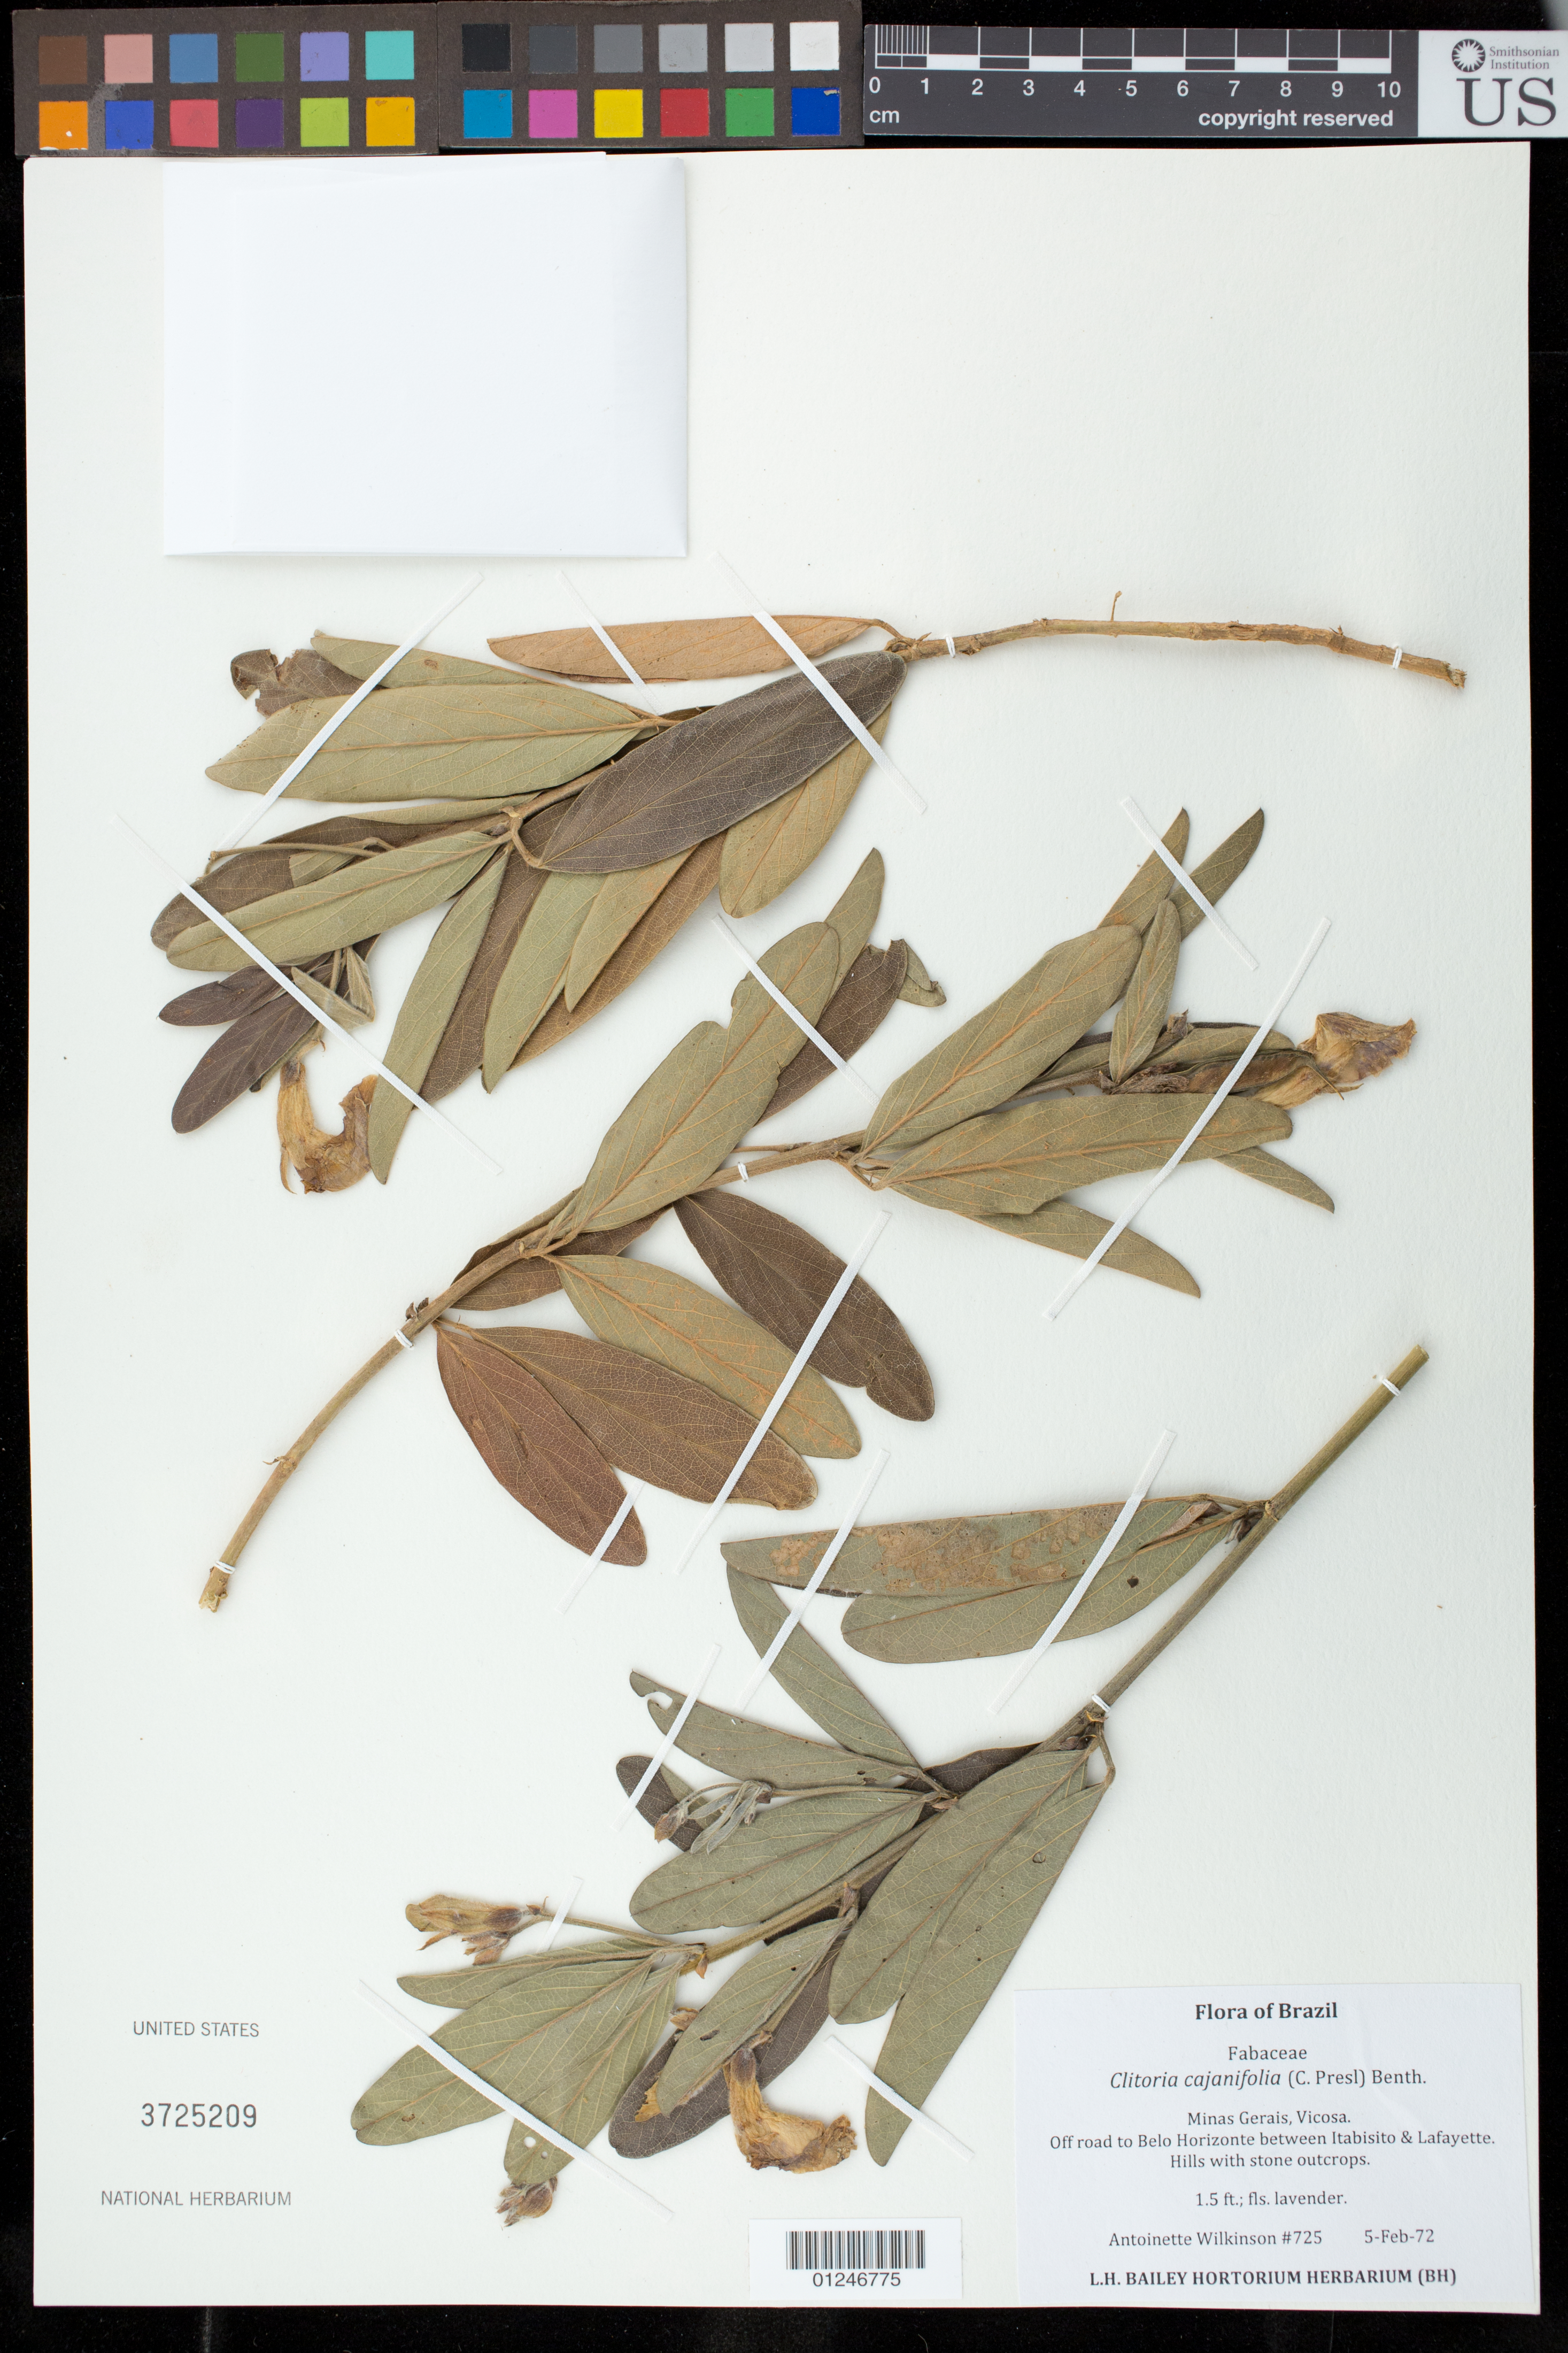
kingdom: Plantae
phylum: Tracheophyta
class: Magnoliopsida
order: Fabales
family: Fabaceae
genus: Clitoria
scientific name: Clitoria cajanifolia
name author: Benth.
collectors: A. Wilkinson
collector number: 725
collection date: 1972-02-05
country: Brazil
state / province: Minas Gerais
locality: Vicosa. Off road to Belo Horizonte between Itabisito & Lafayette.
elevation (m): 0.5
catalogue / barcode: US 3725209